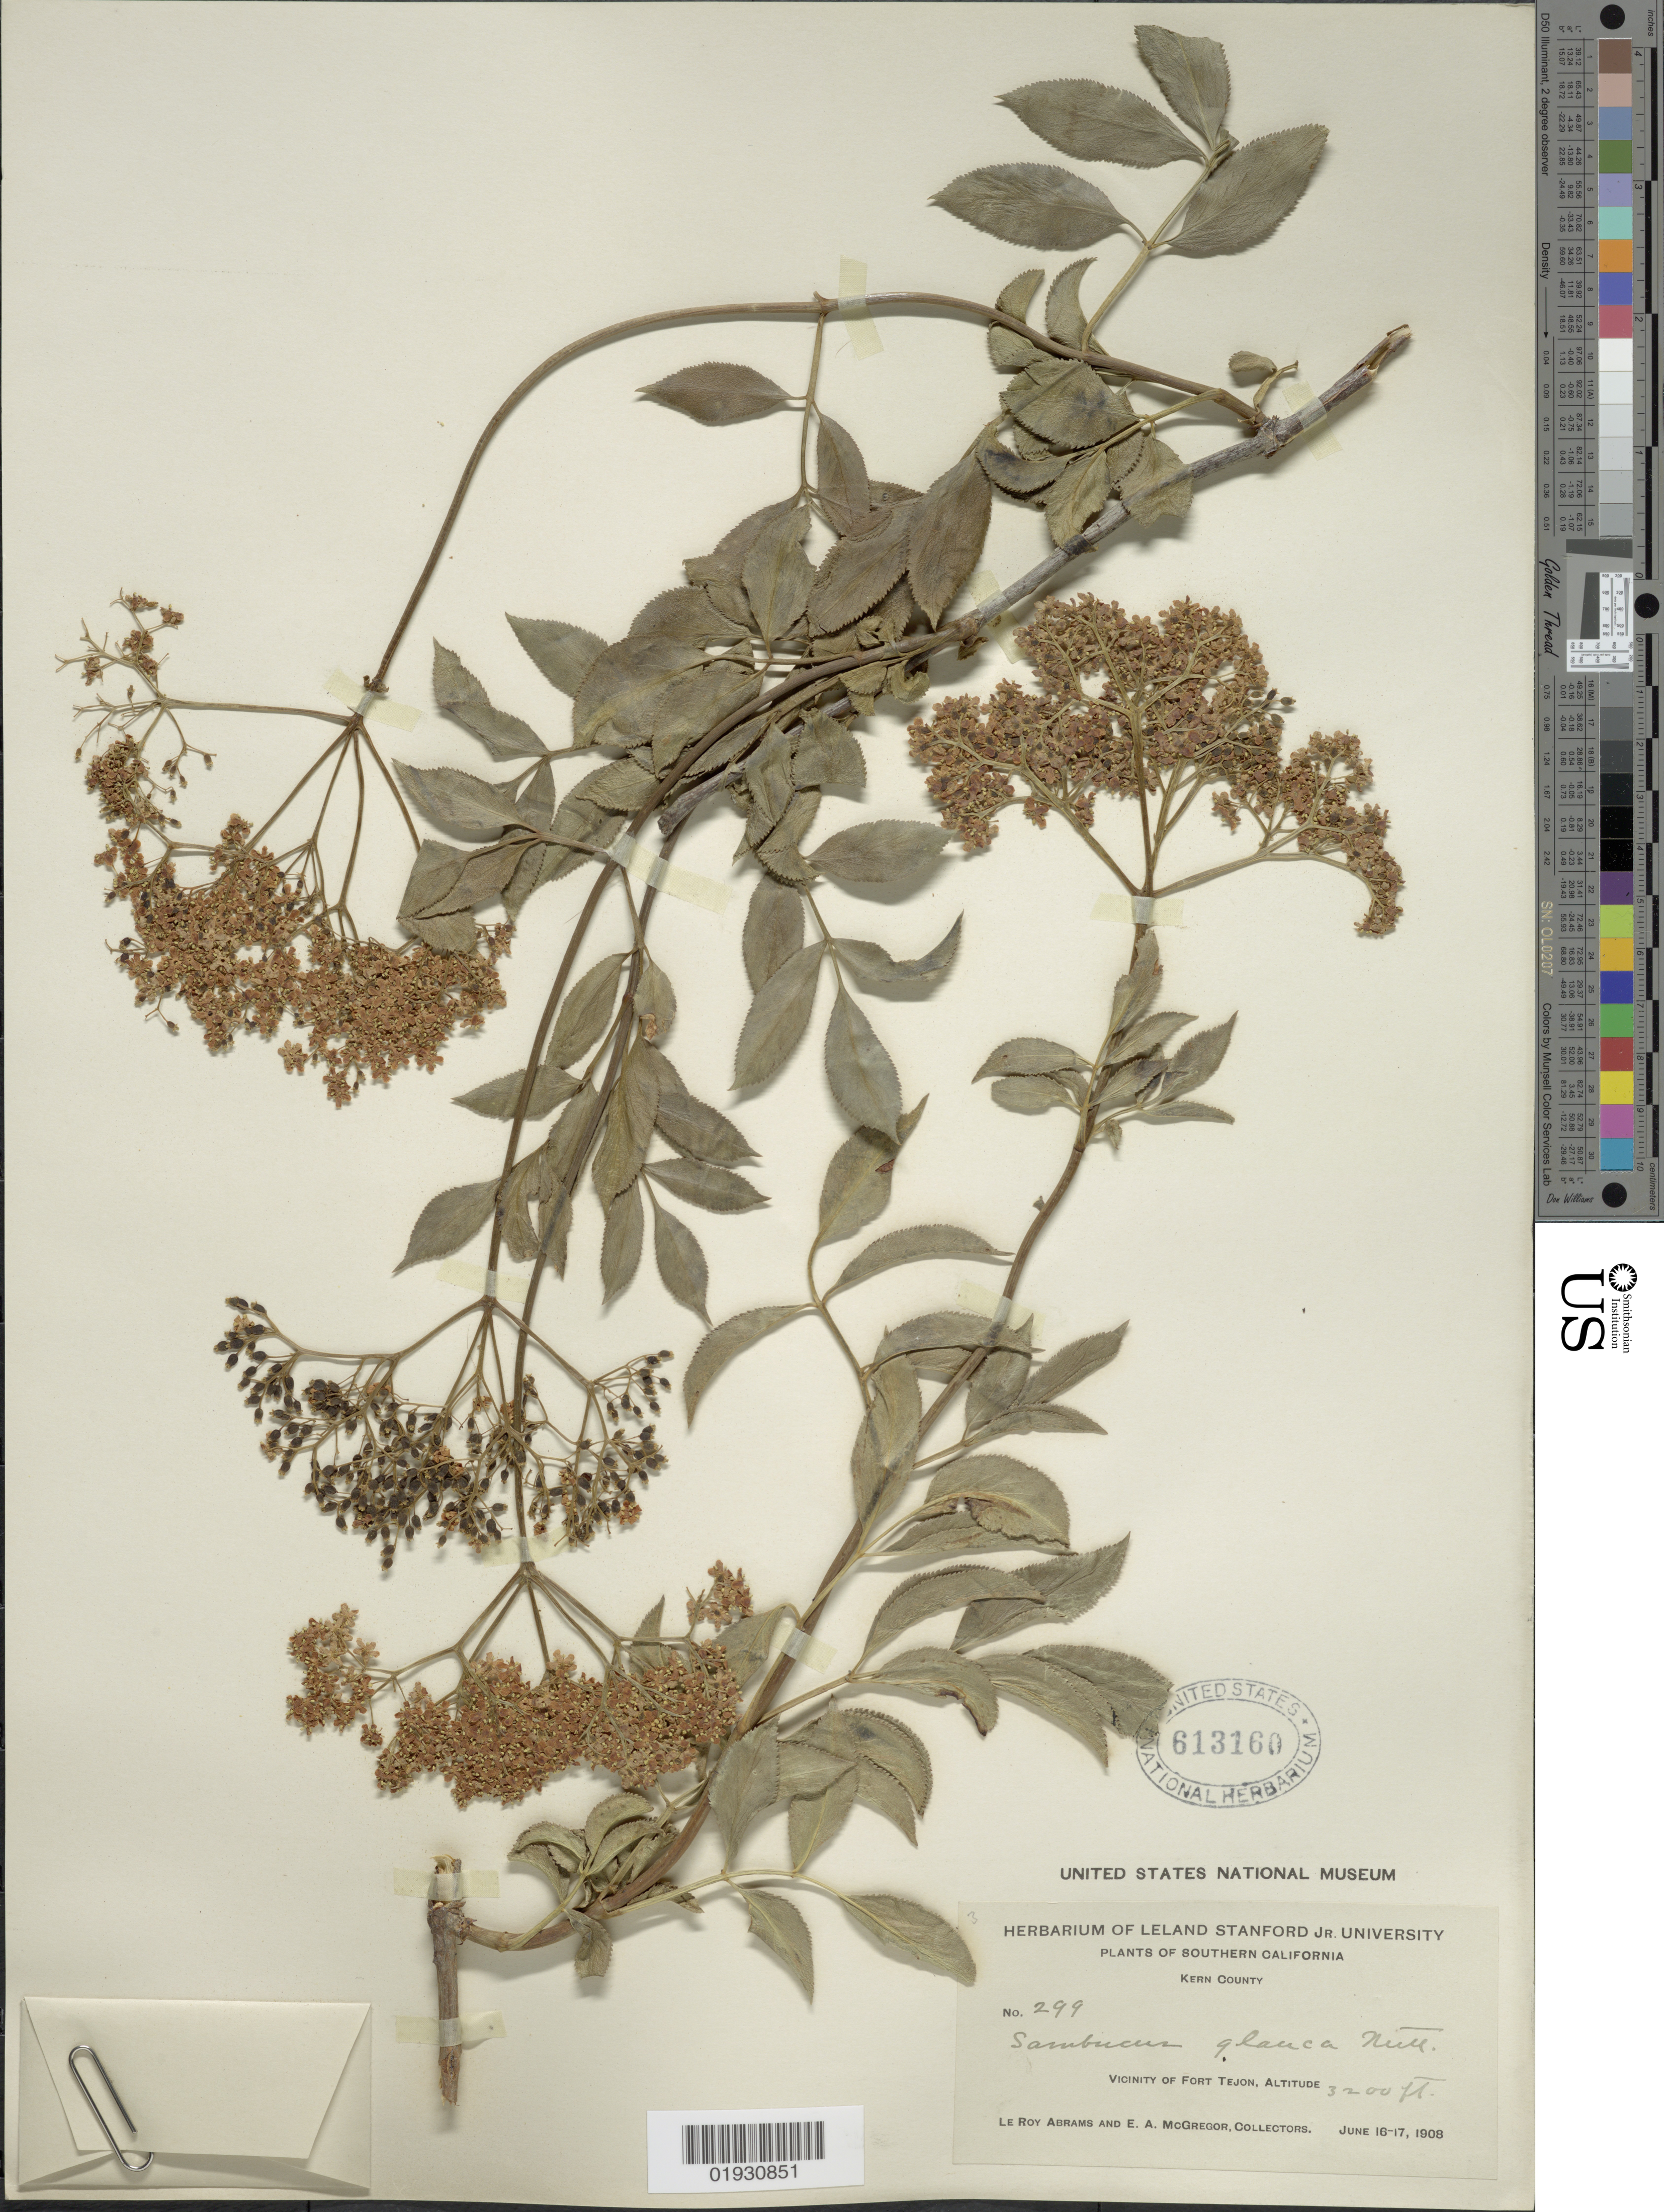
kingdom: Plantae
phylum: Tracheophyta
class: Magnoliopsida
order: Dipsacales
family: Viburnaceae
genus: Sambucus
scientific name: Sambucus cerulea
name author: Raf.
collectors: L. Abrams & E. A. McGregor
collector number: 299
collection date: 1908-06-16/1908-06-17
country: United States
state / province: California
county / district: Kern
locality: Southern California. Kern County. Vicinity of Fort Tejon.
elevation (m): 975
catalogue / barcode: US 613160